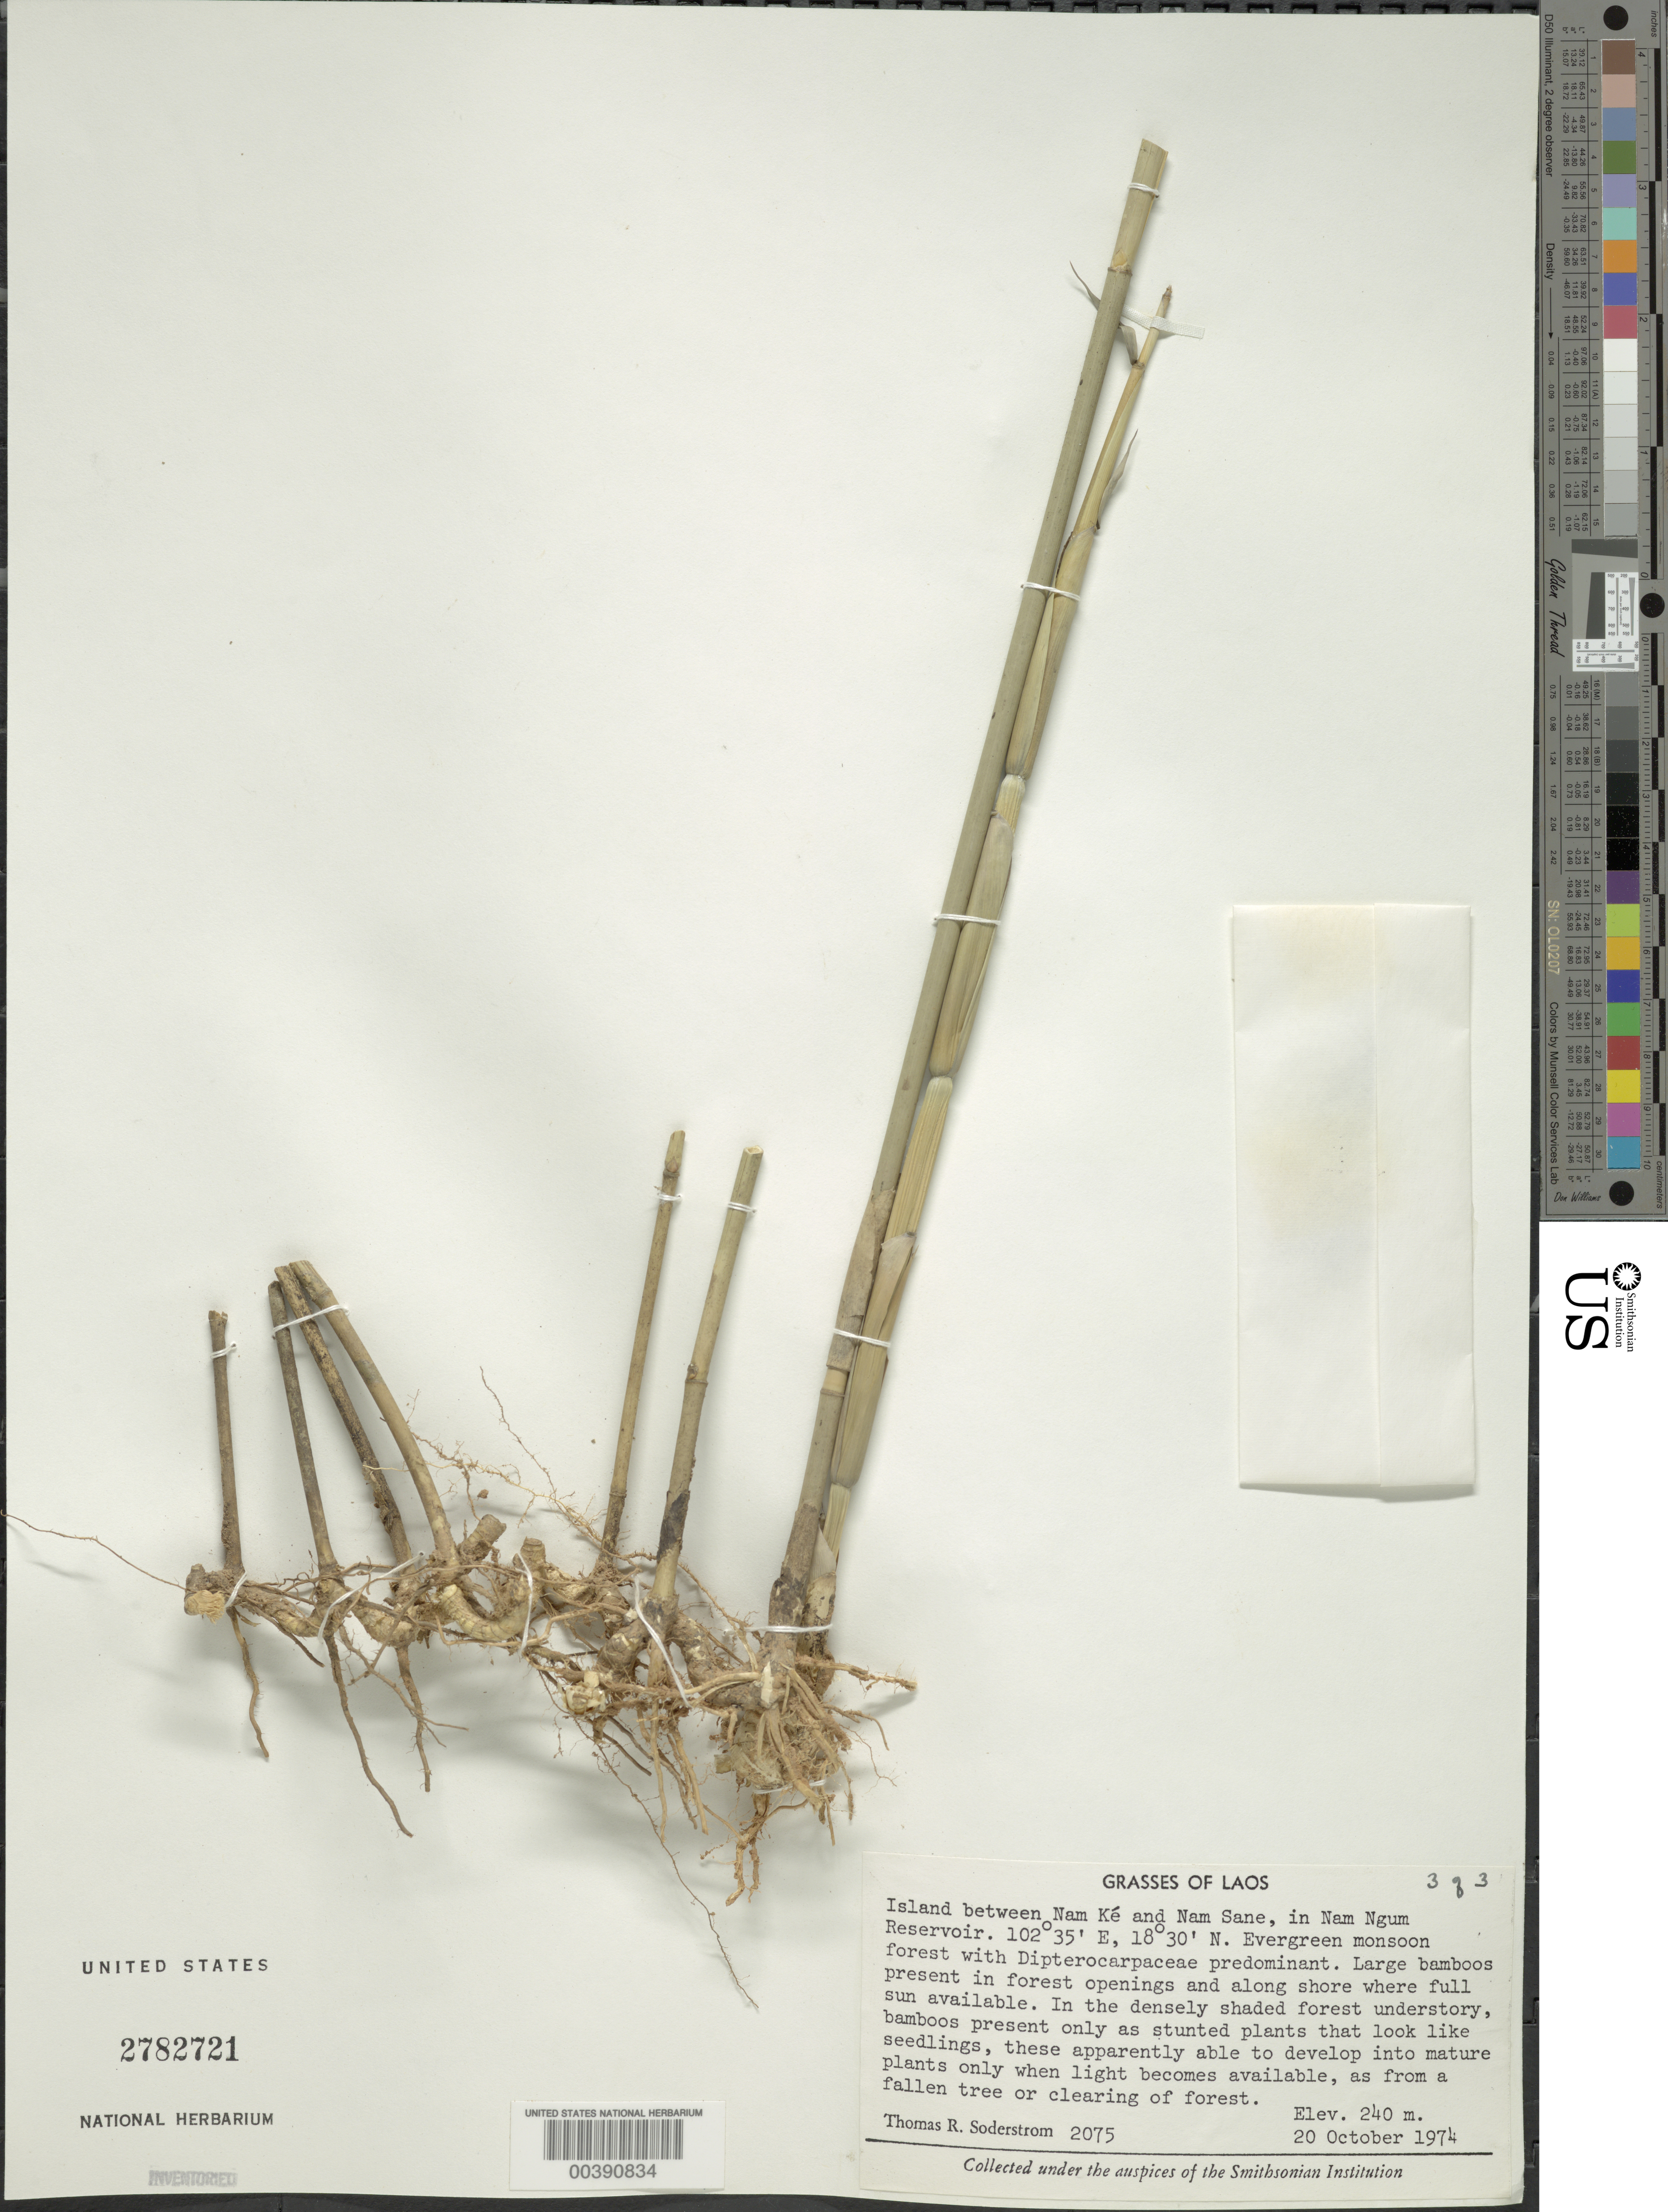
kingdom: Plantae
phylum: Tracheophyta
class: Liliopsida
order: Poales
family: Poaceae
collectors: T. R. Soderstrom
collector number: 2075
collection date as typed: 20 Oct 1974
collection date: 1974-10-20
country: Laos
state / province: Viangchan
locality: Nam ke/Nam sane, Nam Ngum Reservoir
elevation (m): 240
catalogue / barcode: US 2782721